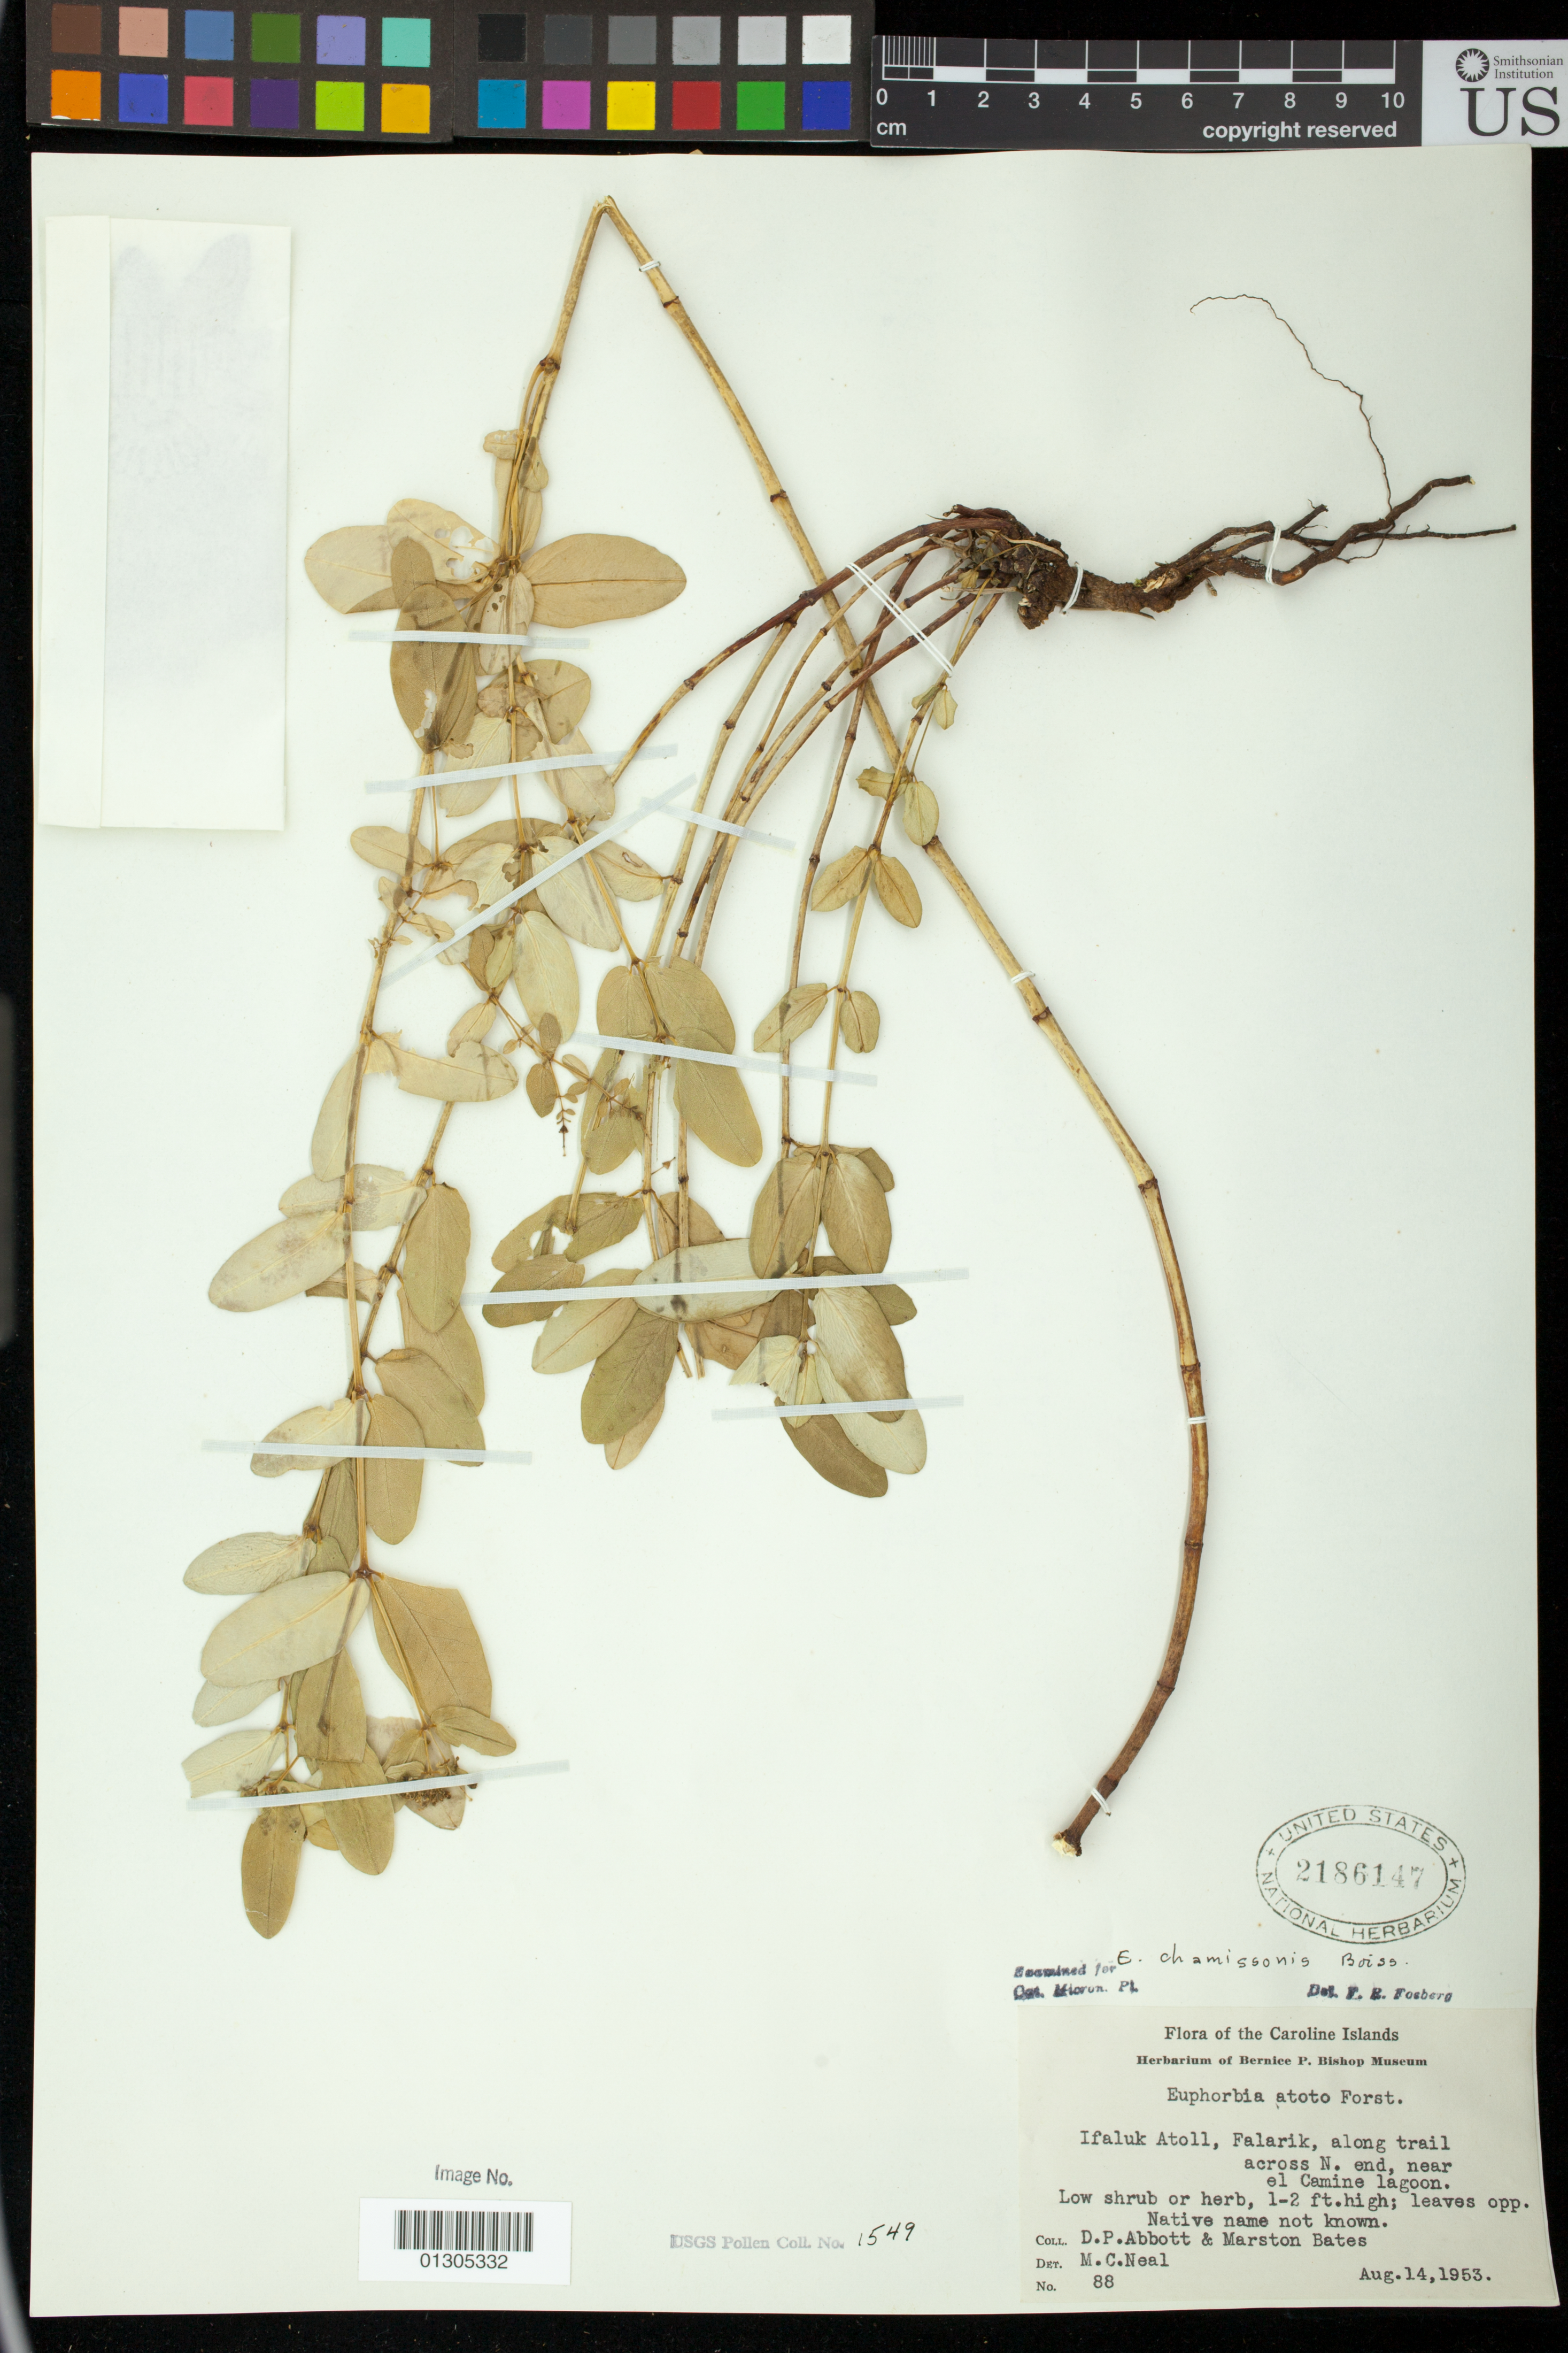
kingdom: Plantae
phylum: Tracheophyta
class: Magnoliopsida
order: Malpighiales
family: Euphorbiaceae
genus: Euphorbia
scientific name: Euphorbia chamissonis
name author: (Klotzsch ex Klotzsch & Garcke) Boiss.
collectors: D. P. Abbott & M. Bates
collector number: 88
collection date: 1953-08-14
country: Micronesia, Federated States of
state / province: Yap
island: Ifalik [Ifaluk] Atoll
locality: Ifaluk Atoll, Falarik, along trail across N. end, near el Camine Lagoon.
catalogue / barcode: US 2186147